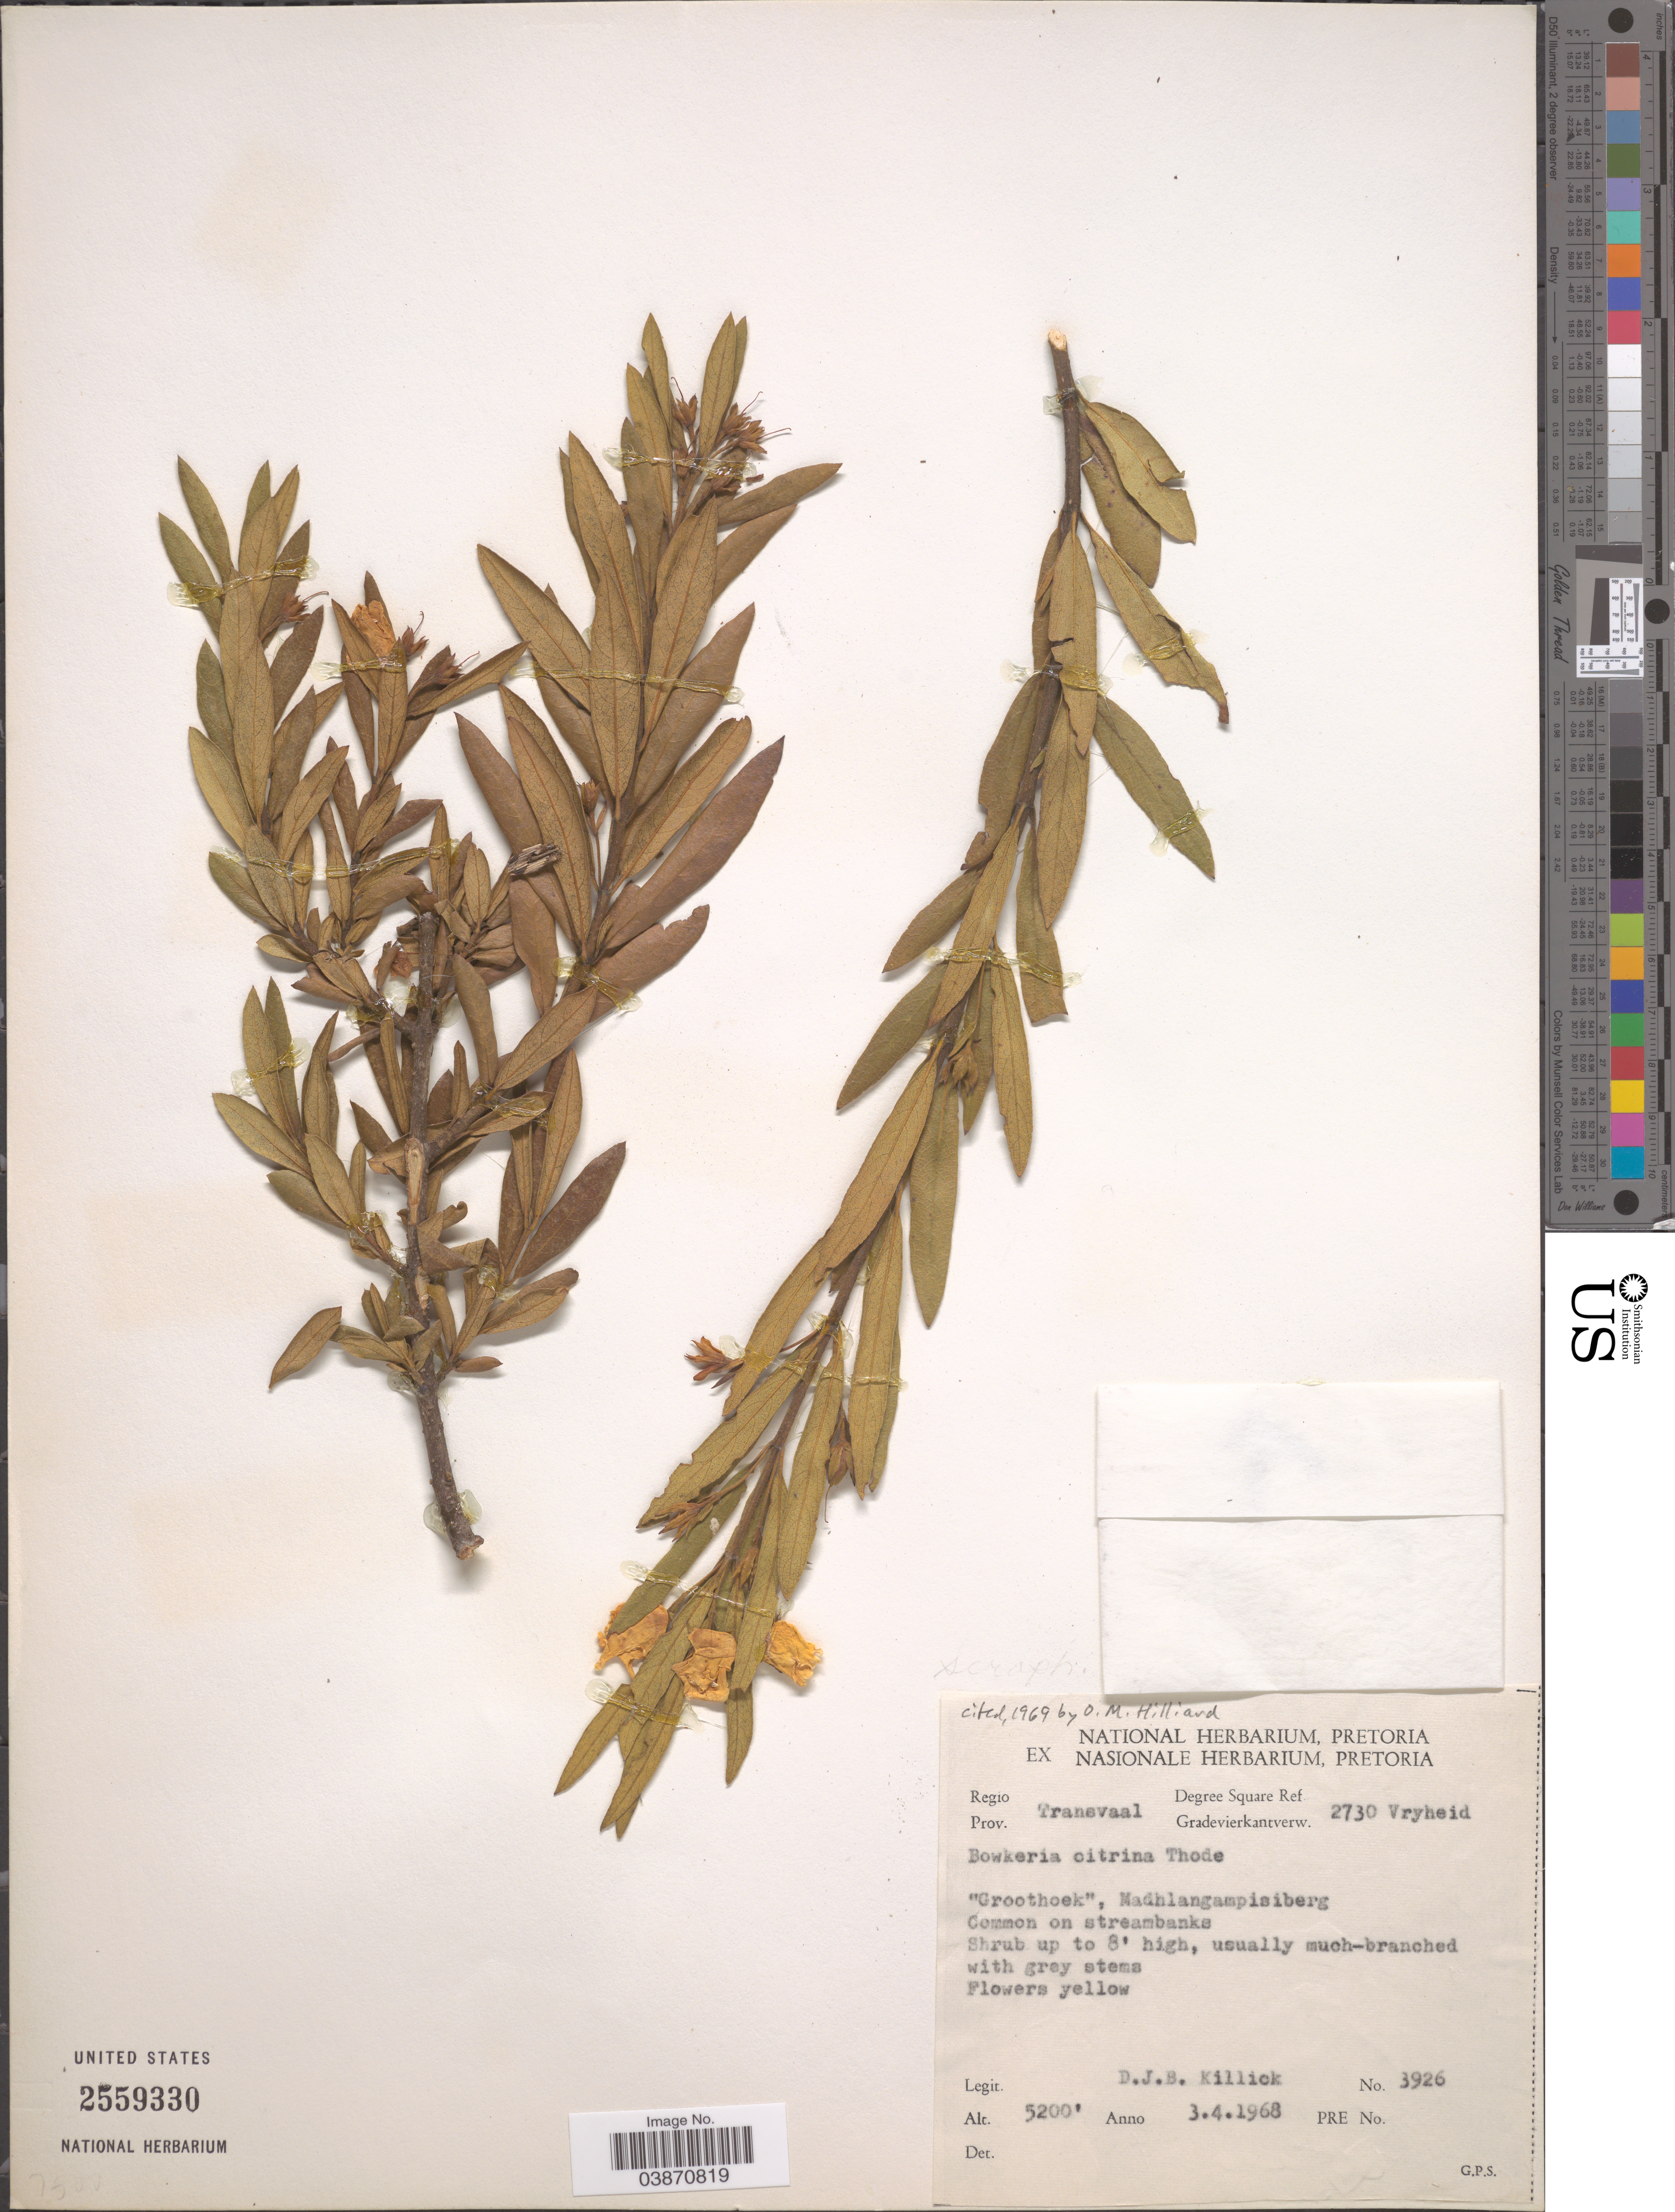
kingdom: Plantae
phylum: Tracheophyta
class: Magnoliopsida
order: Lamiales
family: Stilbaceae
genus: Bowkeria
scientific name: Bowkeria citrina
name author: Thode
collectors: D. Killick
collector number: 3926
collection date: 1968-04-03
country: South Africa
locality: Prov Transvaal. Gradevierkantverw. 2730 Vryheid. "Groothoek", Madhlangampisiberg.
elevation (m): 1585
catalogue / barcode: US 2559330